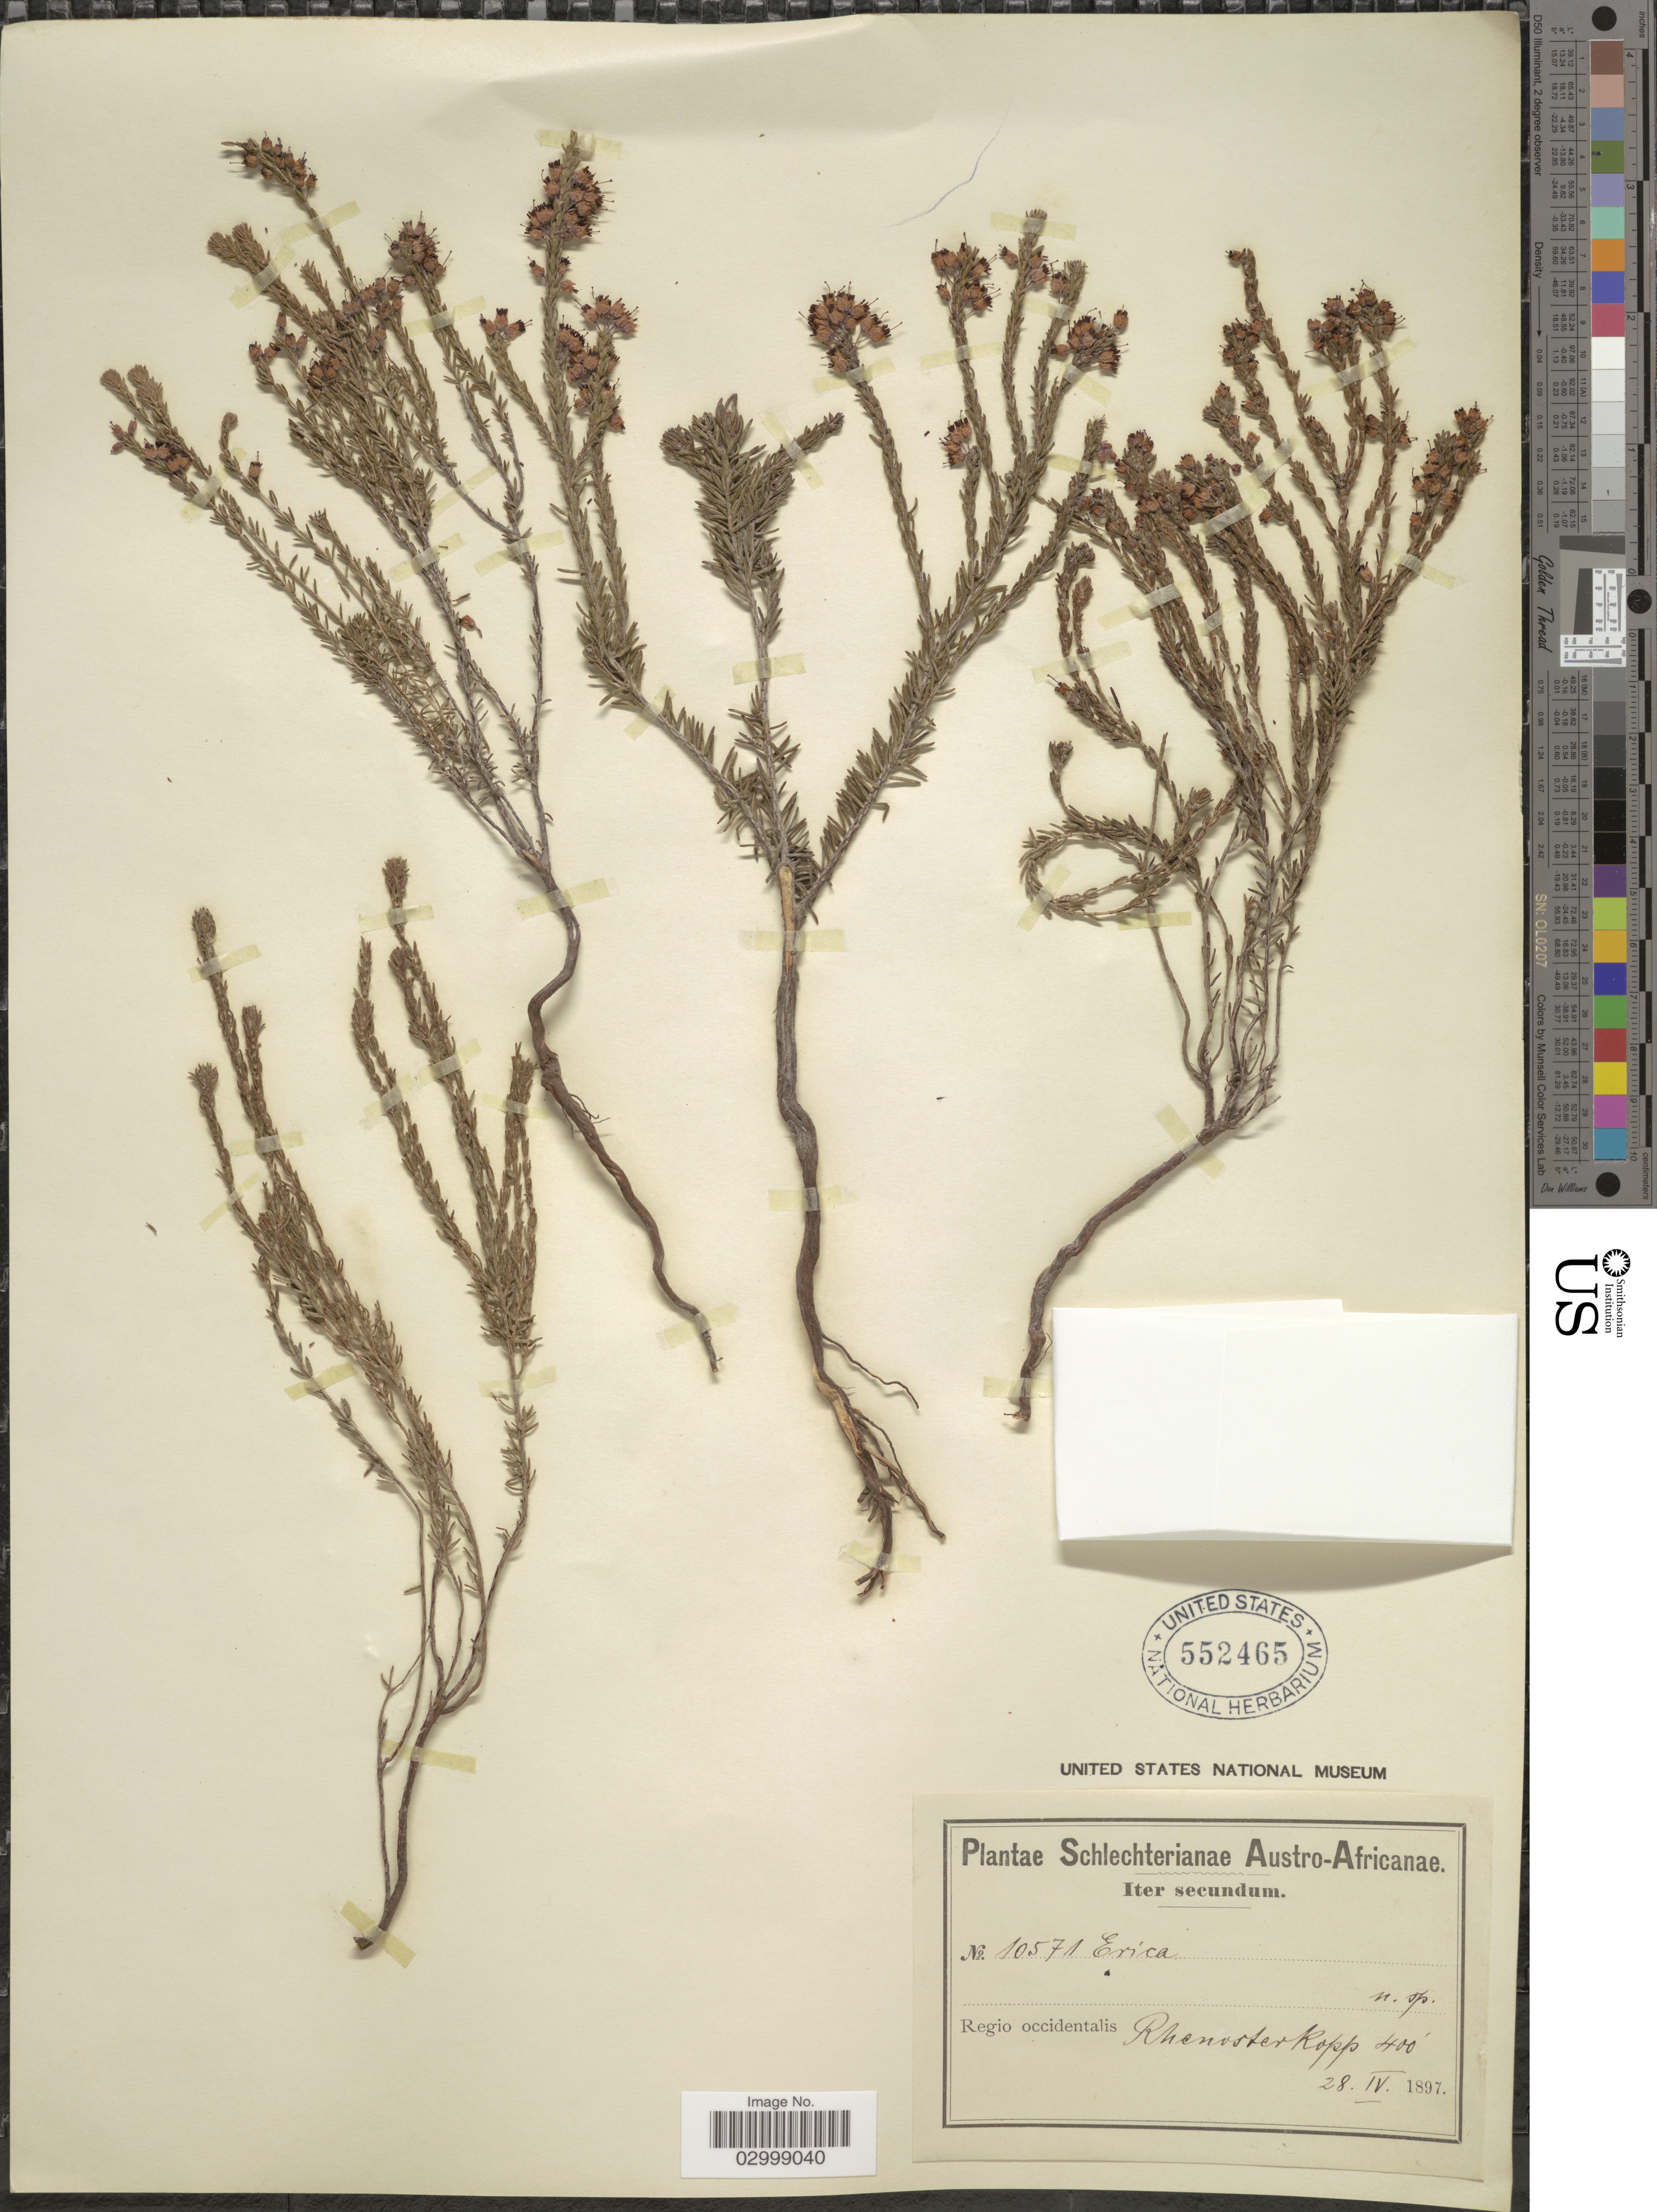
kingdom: Plantae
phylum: Tracheophyta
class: Magnoliopsida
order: Ericales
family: Ericaceae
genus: Erica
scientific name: Erica sp.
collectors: Schlechter, --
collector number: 10571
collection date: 1897-04-28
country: South Africa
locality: Austro-Africanae, Regio occidentalis, Rhenosterkopp.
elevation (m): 122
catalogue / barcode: US 552465